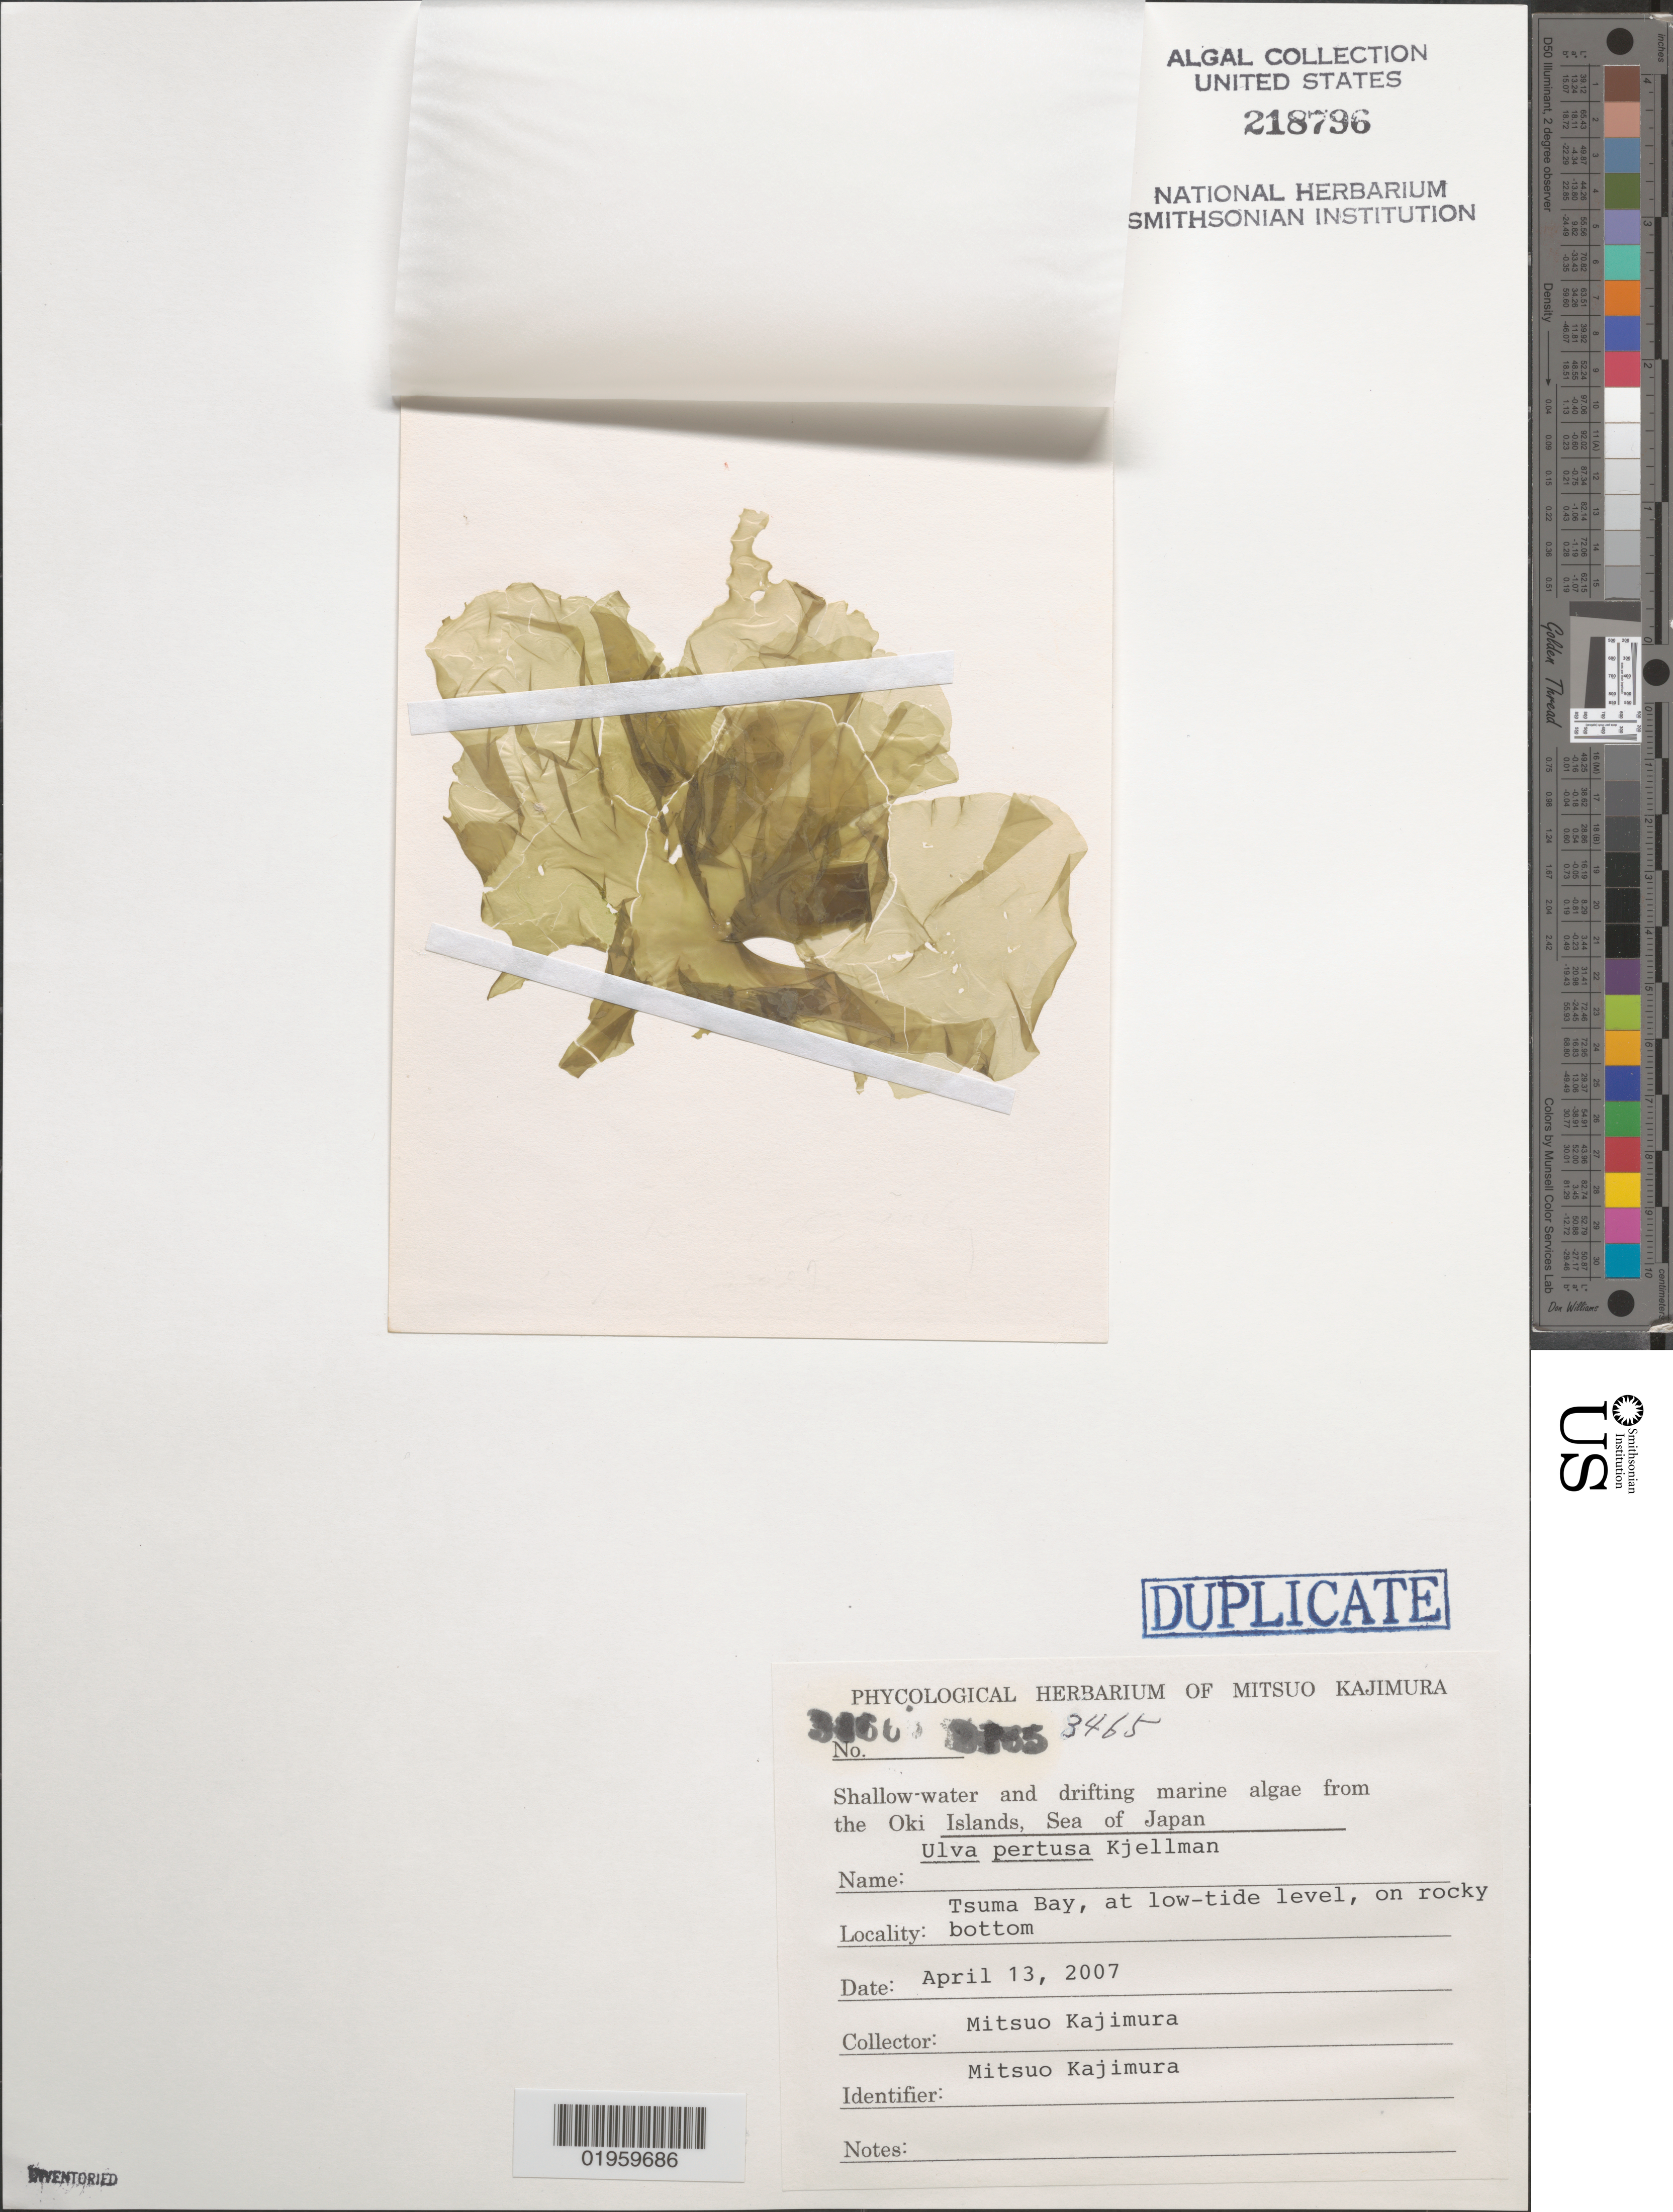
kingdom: Plantae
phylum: Chlorophyta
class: Ulvophyceae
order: Ulvales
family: Ulvaceae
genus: Ulva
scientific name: Ulva australis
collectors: M. Kajimura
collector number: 3465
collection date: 2007-04-13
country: Japan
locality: The Oki Islands, Sea of Japan. Tsuma Bay, at low-tide level, on rocky bottom.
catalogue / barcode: US 218796